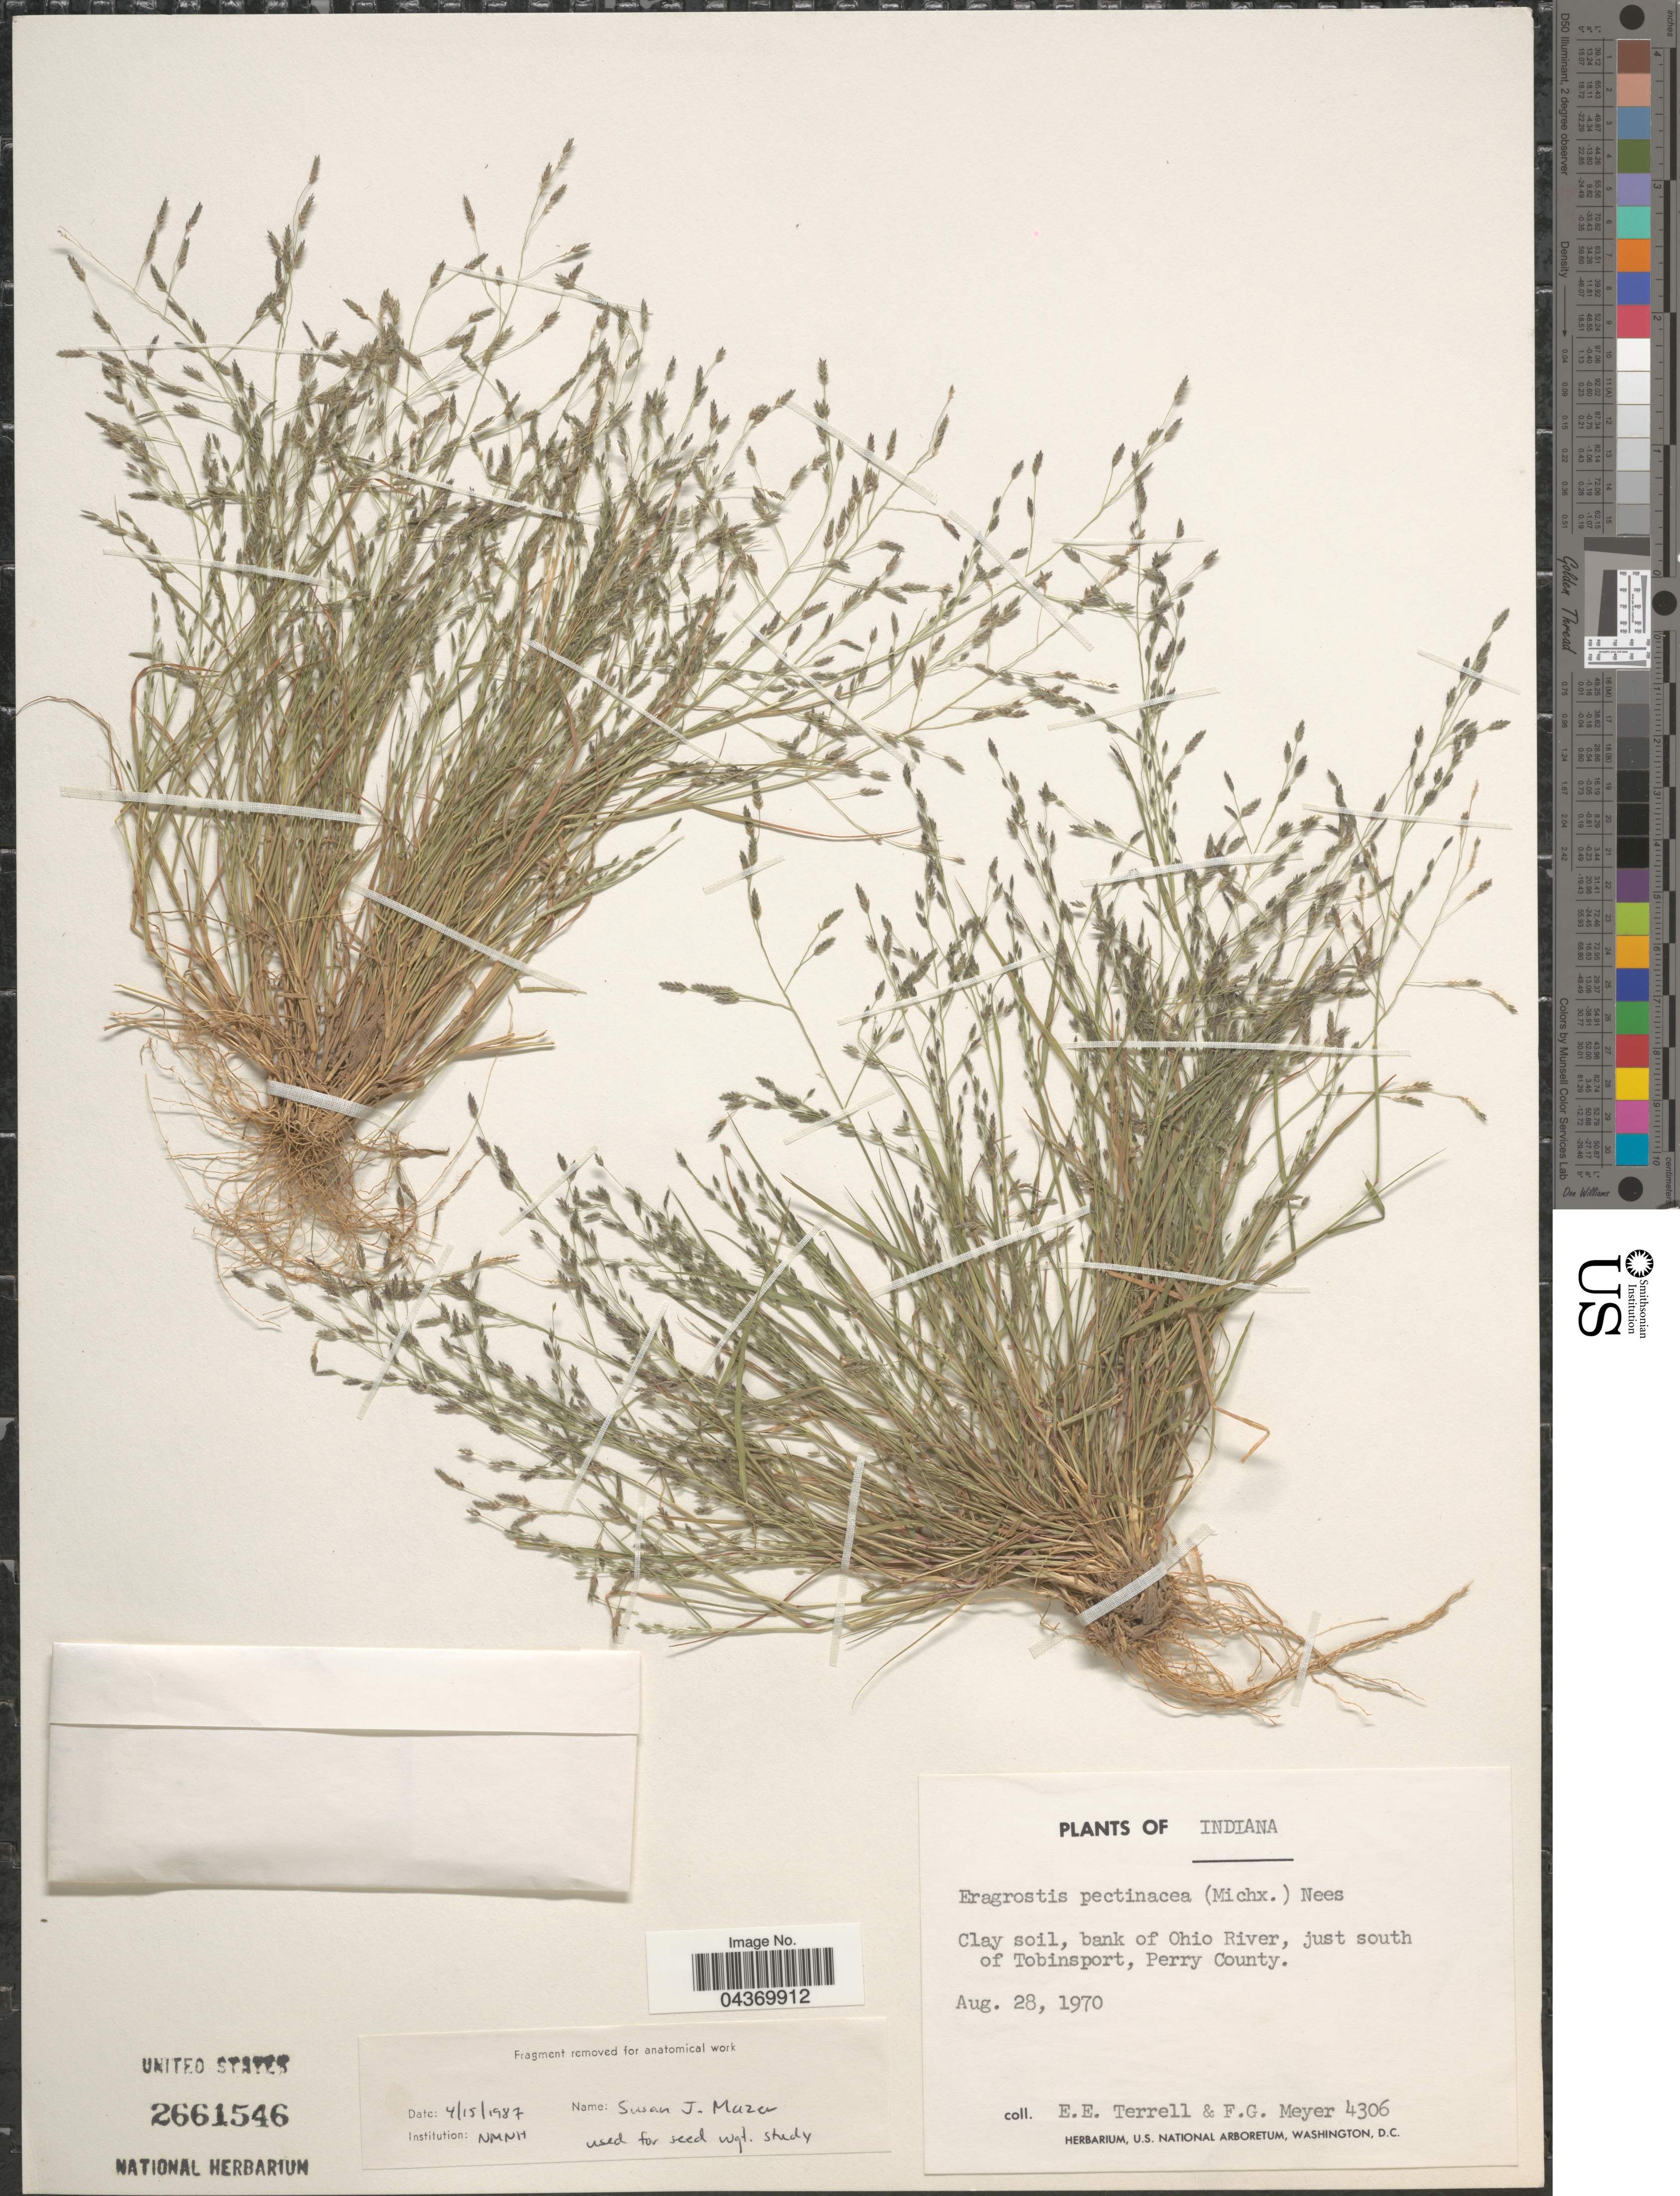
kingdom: Plantae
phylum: Tracheophyta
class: Liliopsida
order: Poales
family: Poaceae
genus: Eragrostis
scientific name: Eragrostis pectinacea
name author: (Michx.) Nees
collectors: E. E. Terrell & F. G. Meyer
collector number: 4306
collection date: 1970-08-28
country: United States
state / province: Indiana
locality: Bank of Ohio River, just south of Tobinsport, Perry County.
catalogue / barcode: US 2661546